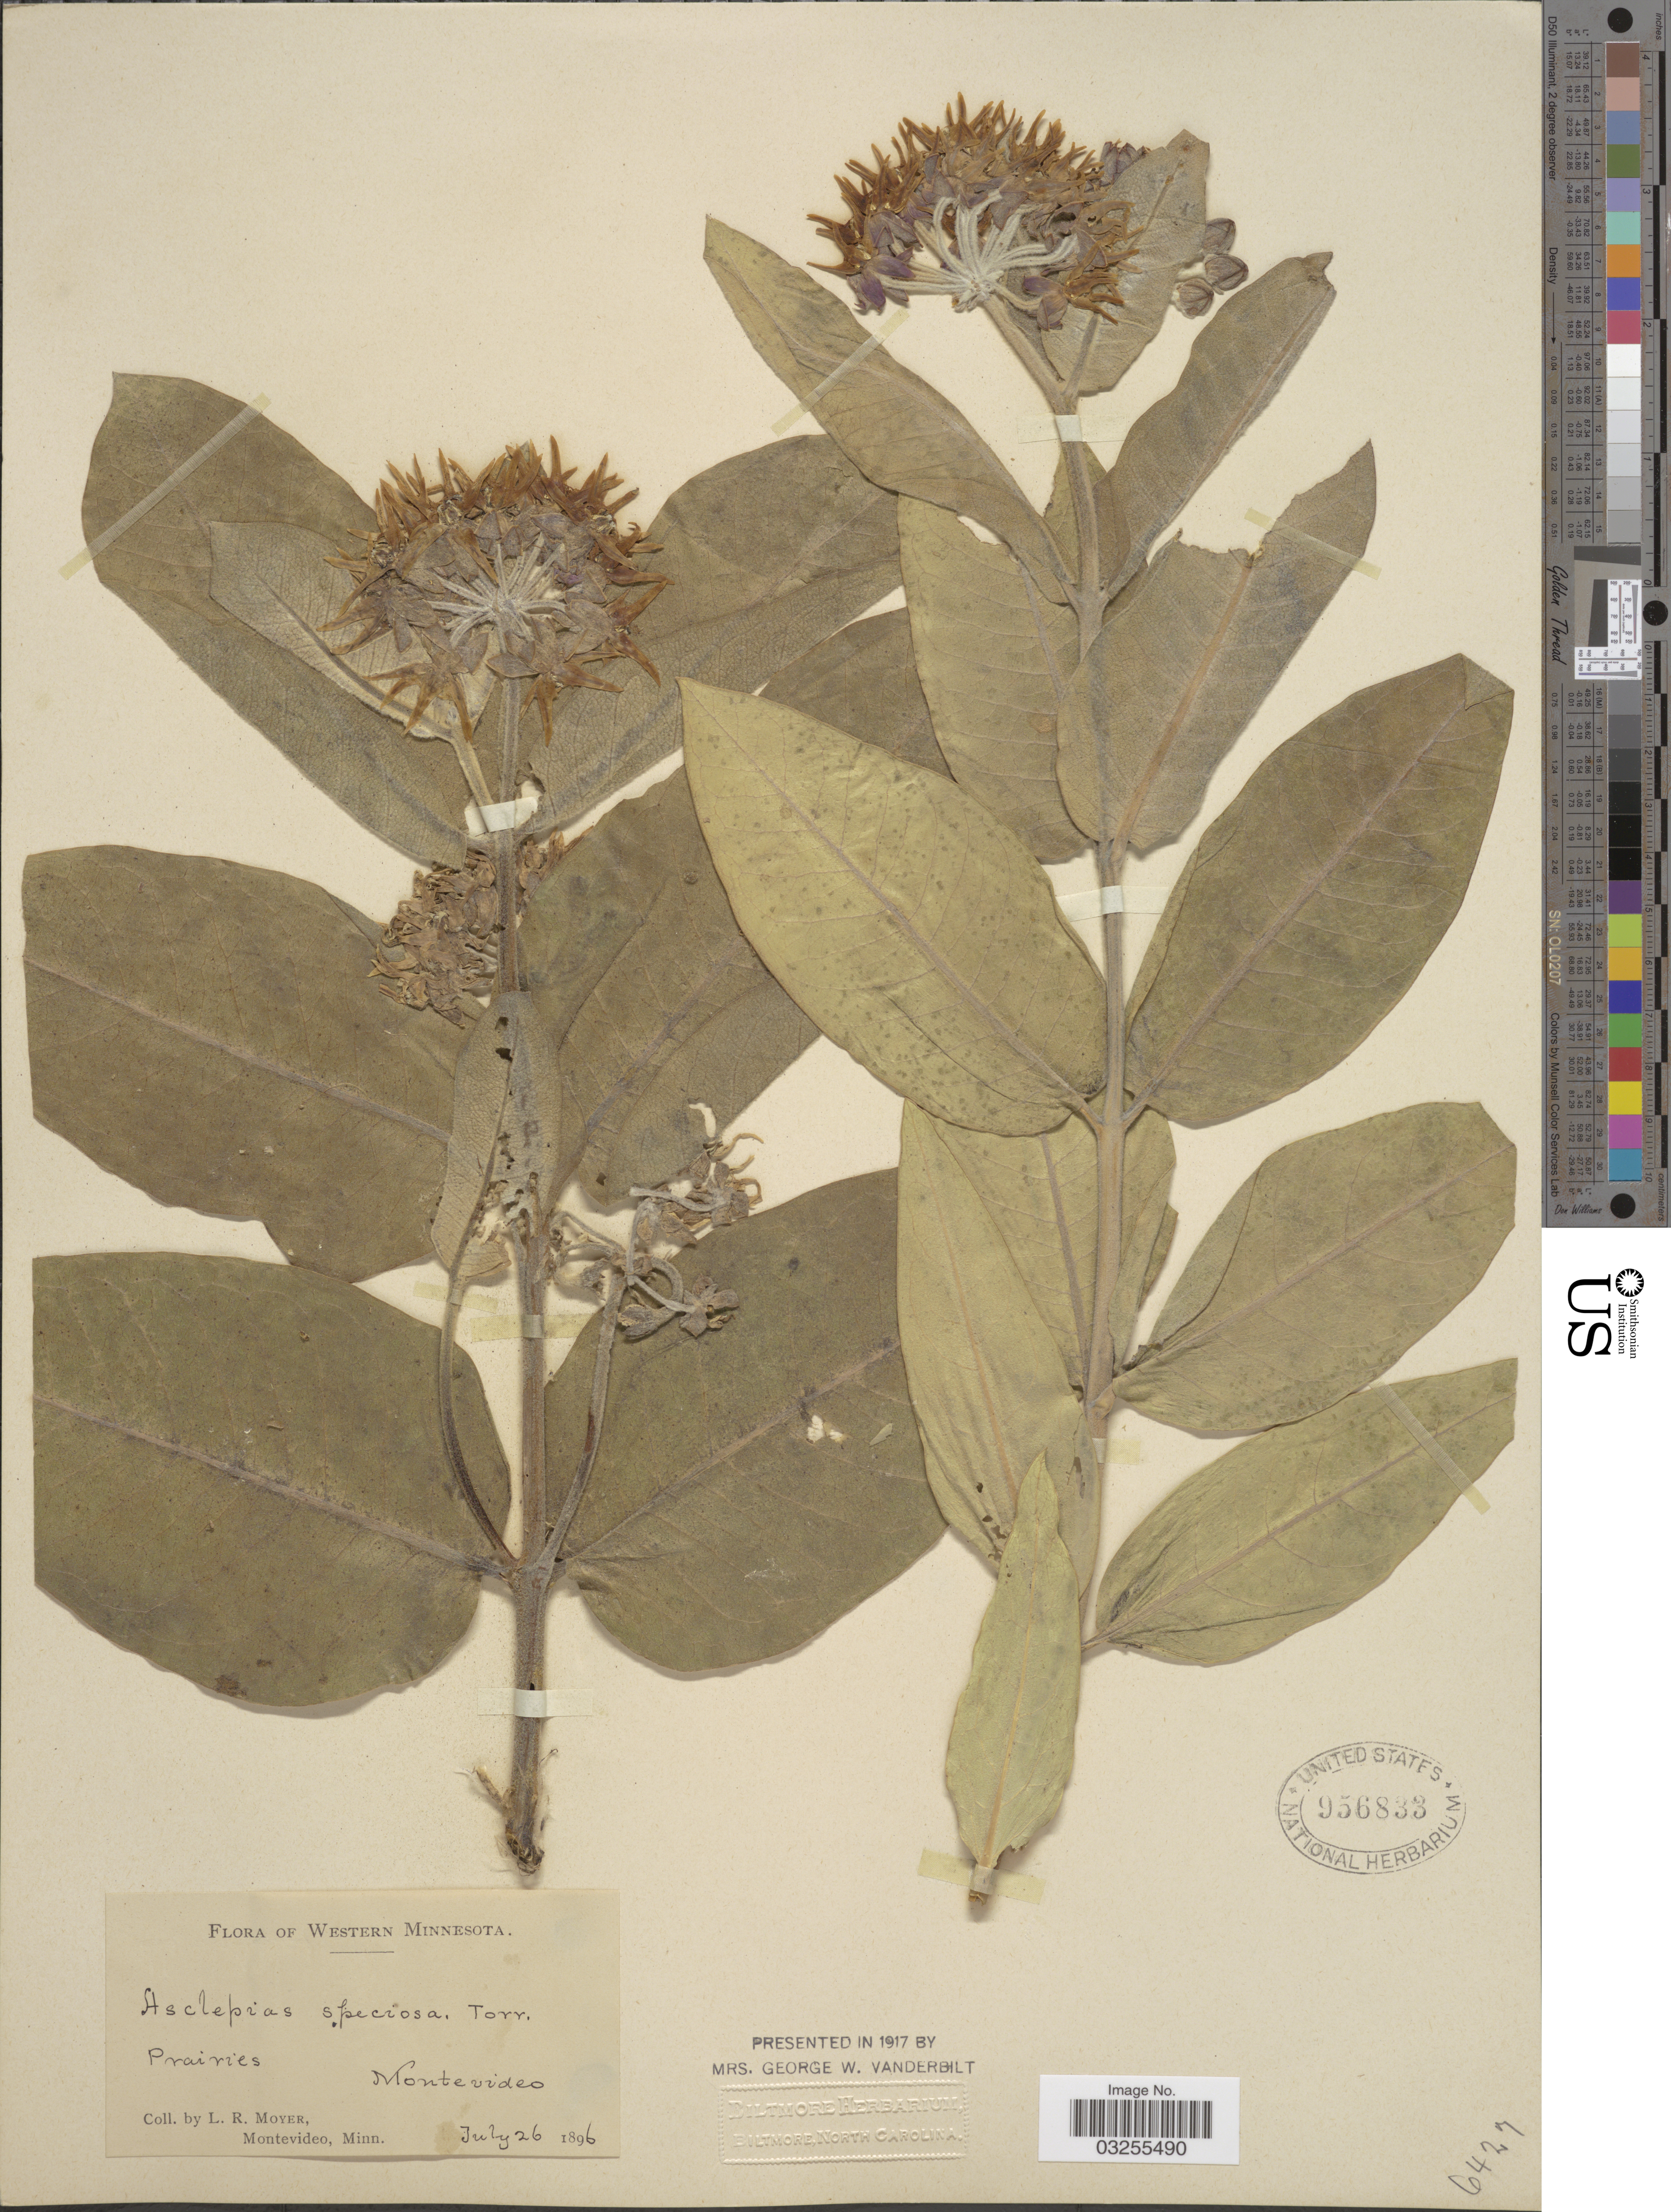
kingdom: Plantae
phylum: Tracheophyta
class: Magnoliopsida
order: Gentianales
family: Apocynaceae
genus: Asclepias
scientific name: Asclepias speciosa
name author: Torr.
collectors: L. Moyer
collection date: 1896-07-26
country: United States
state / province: Minnesota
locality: Western Minnesota. Prairies, Montevideo.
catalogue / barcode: US 956833